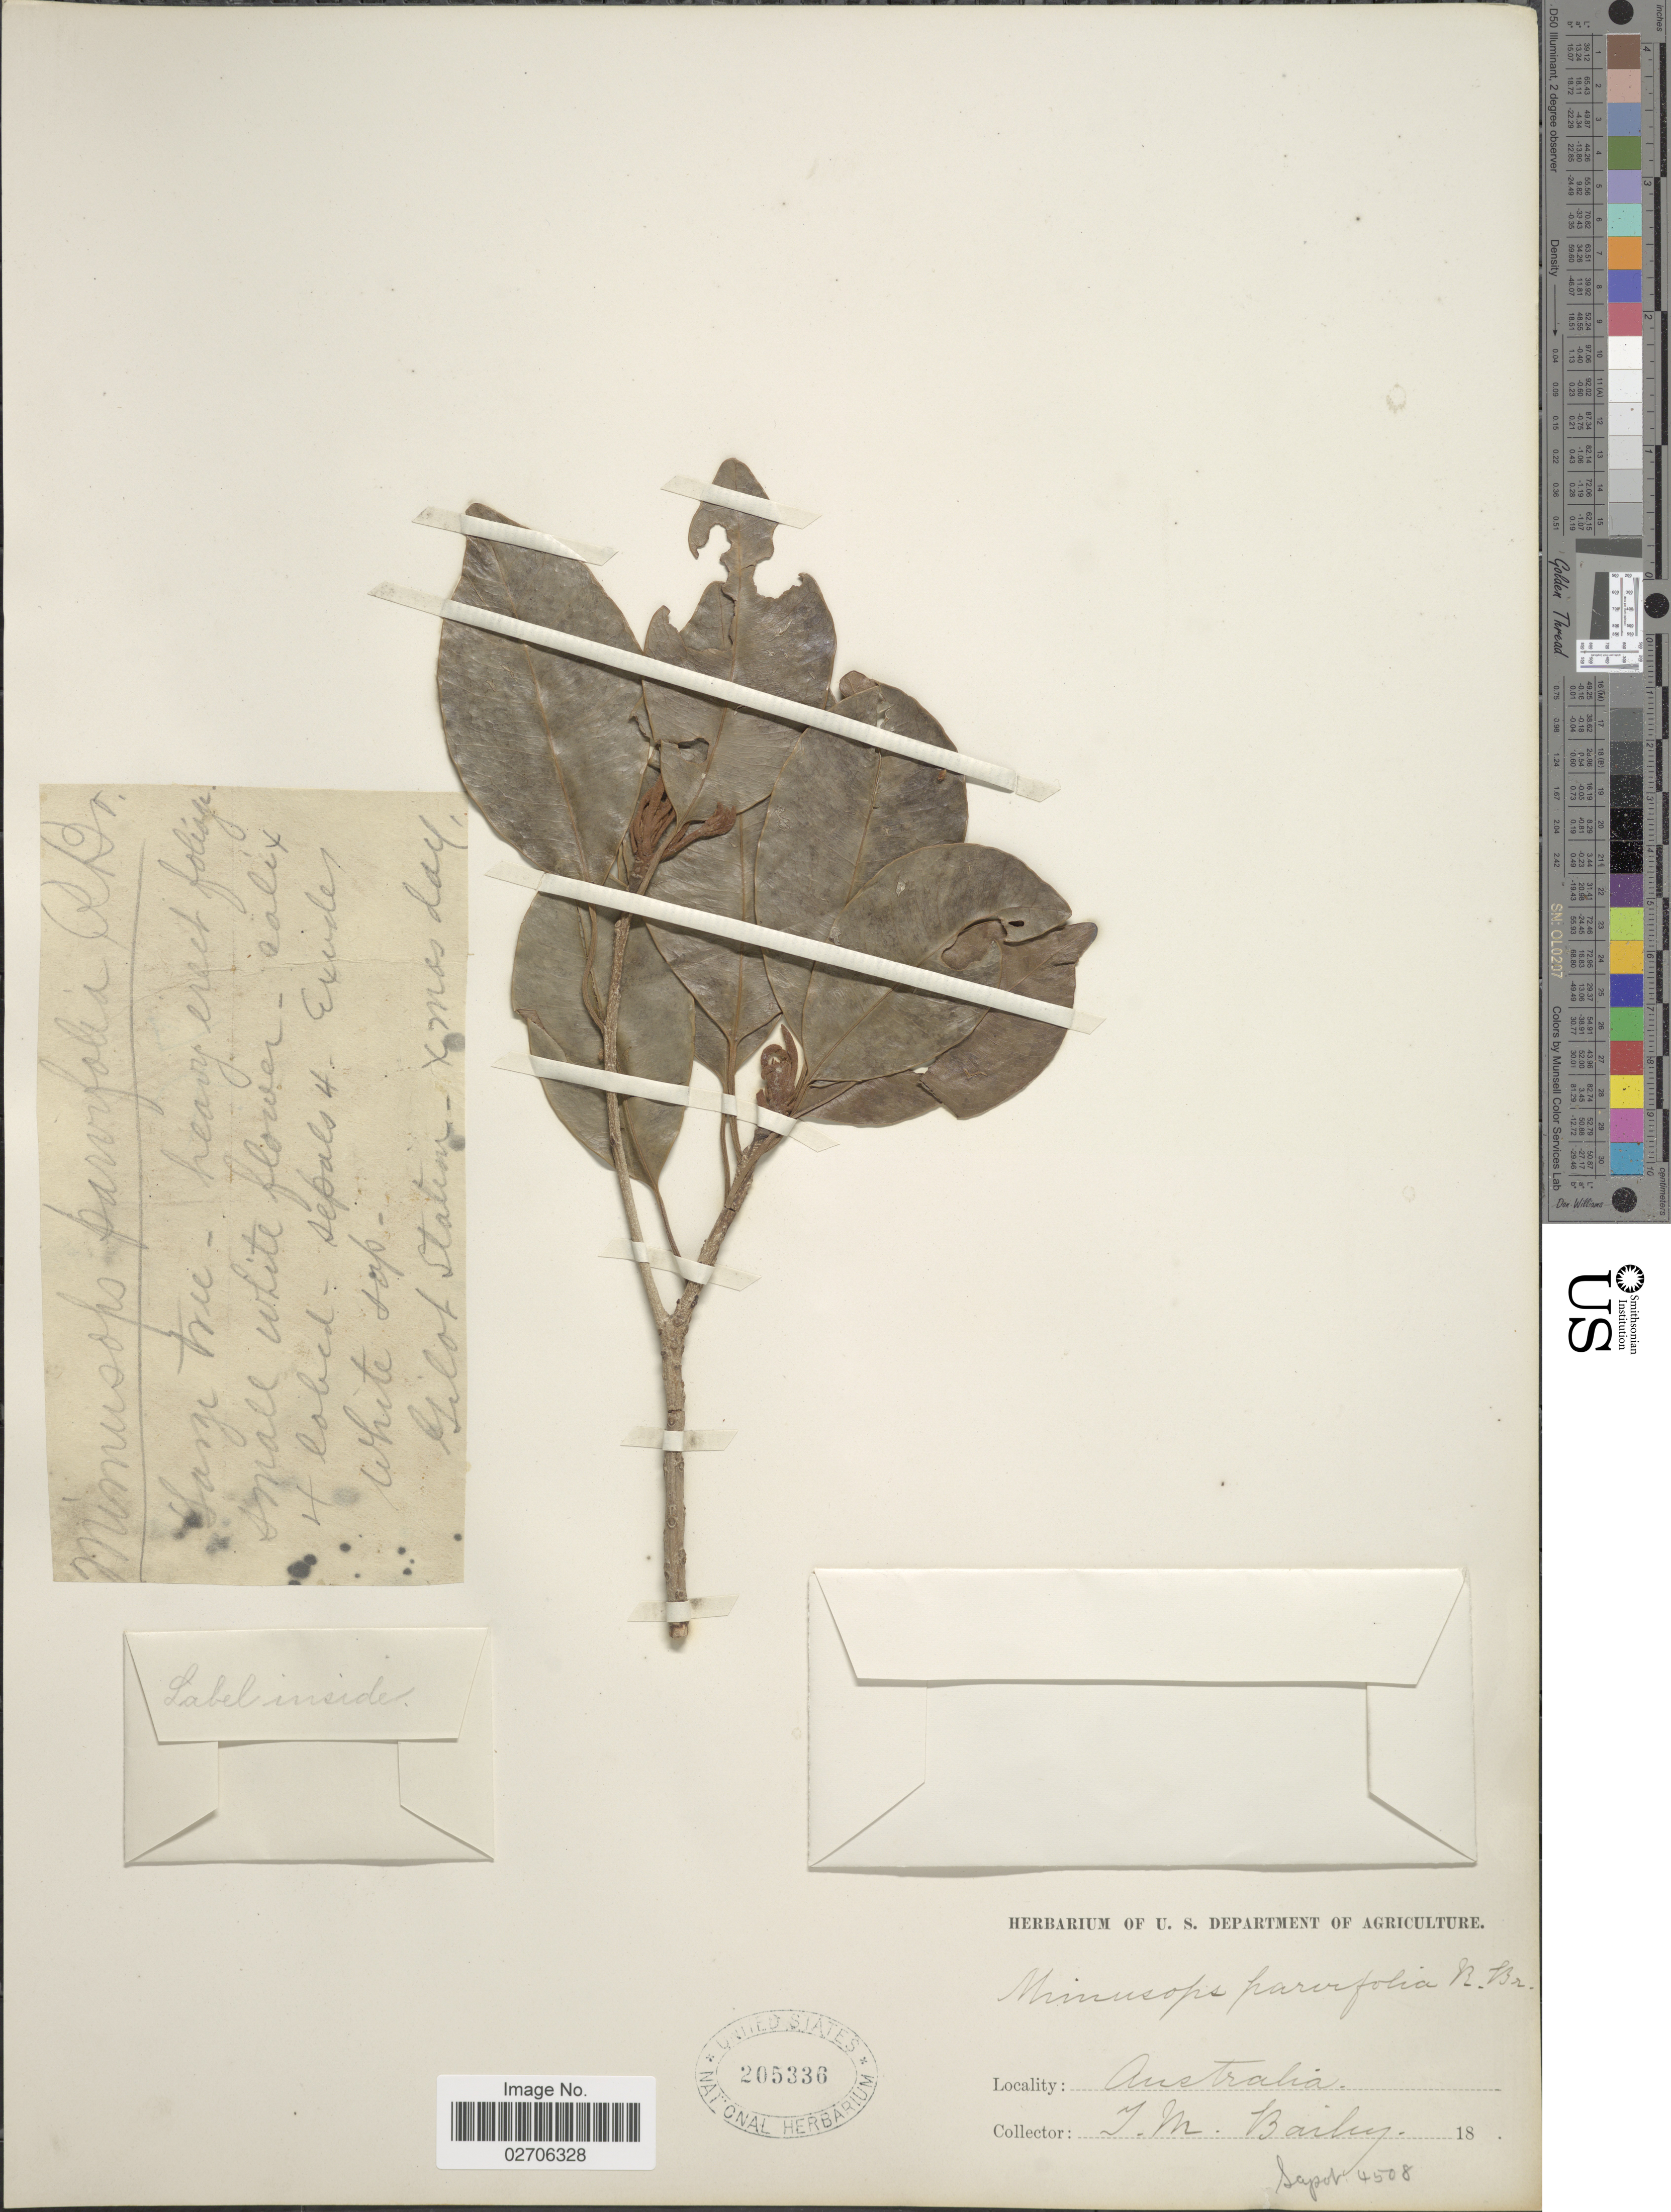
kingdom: Plantae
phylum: Tracheophyta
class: Magnoliopsida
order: Ericales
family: Sapotaceae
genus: Mimusops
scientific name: Mimusops djave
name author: Engl.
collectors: J. W. Bailey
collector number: spot4508?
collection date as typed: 18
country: Australia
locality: Gilot Station. xmas day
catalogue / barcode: US 205336